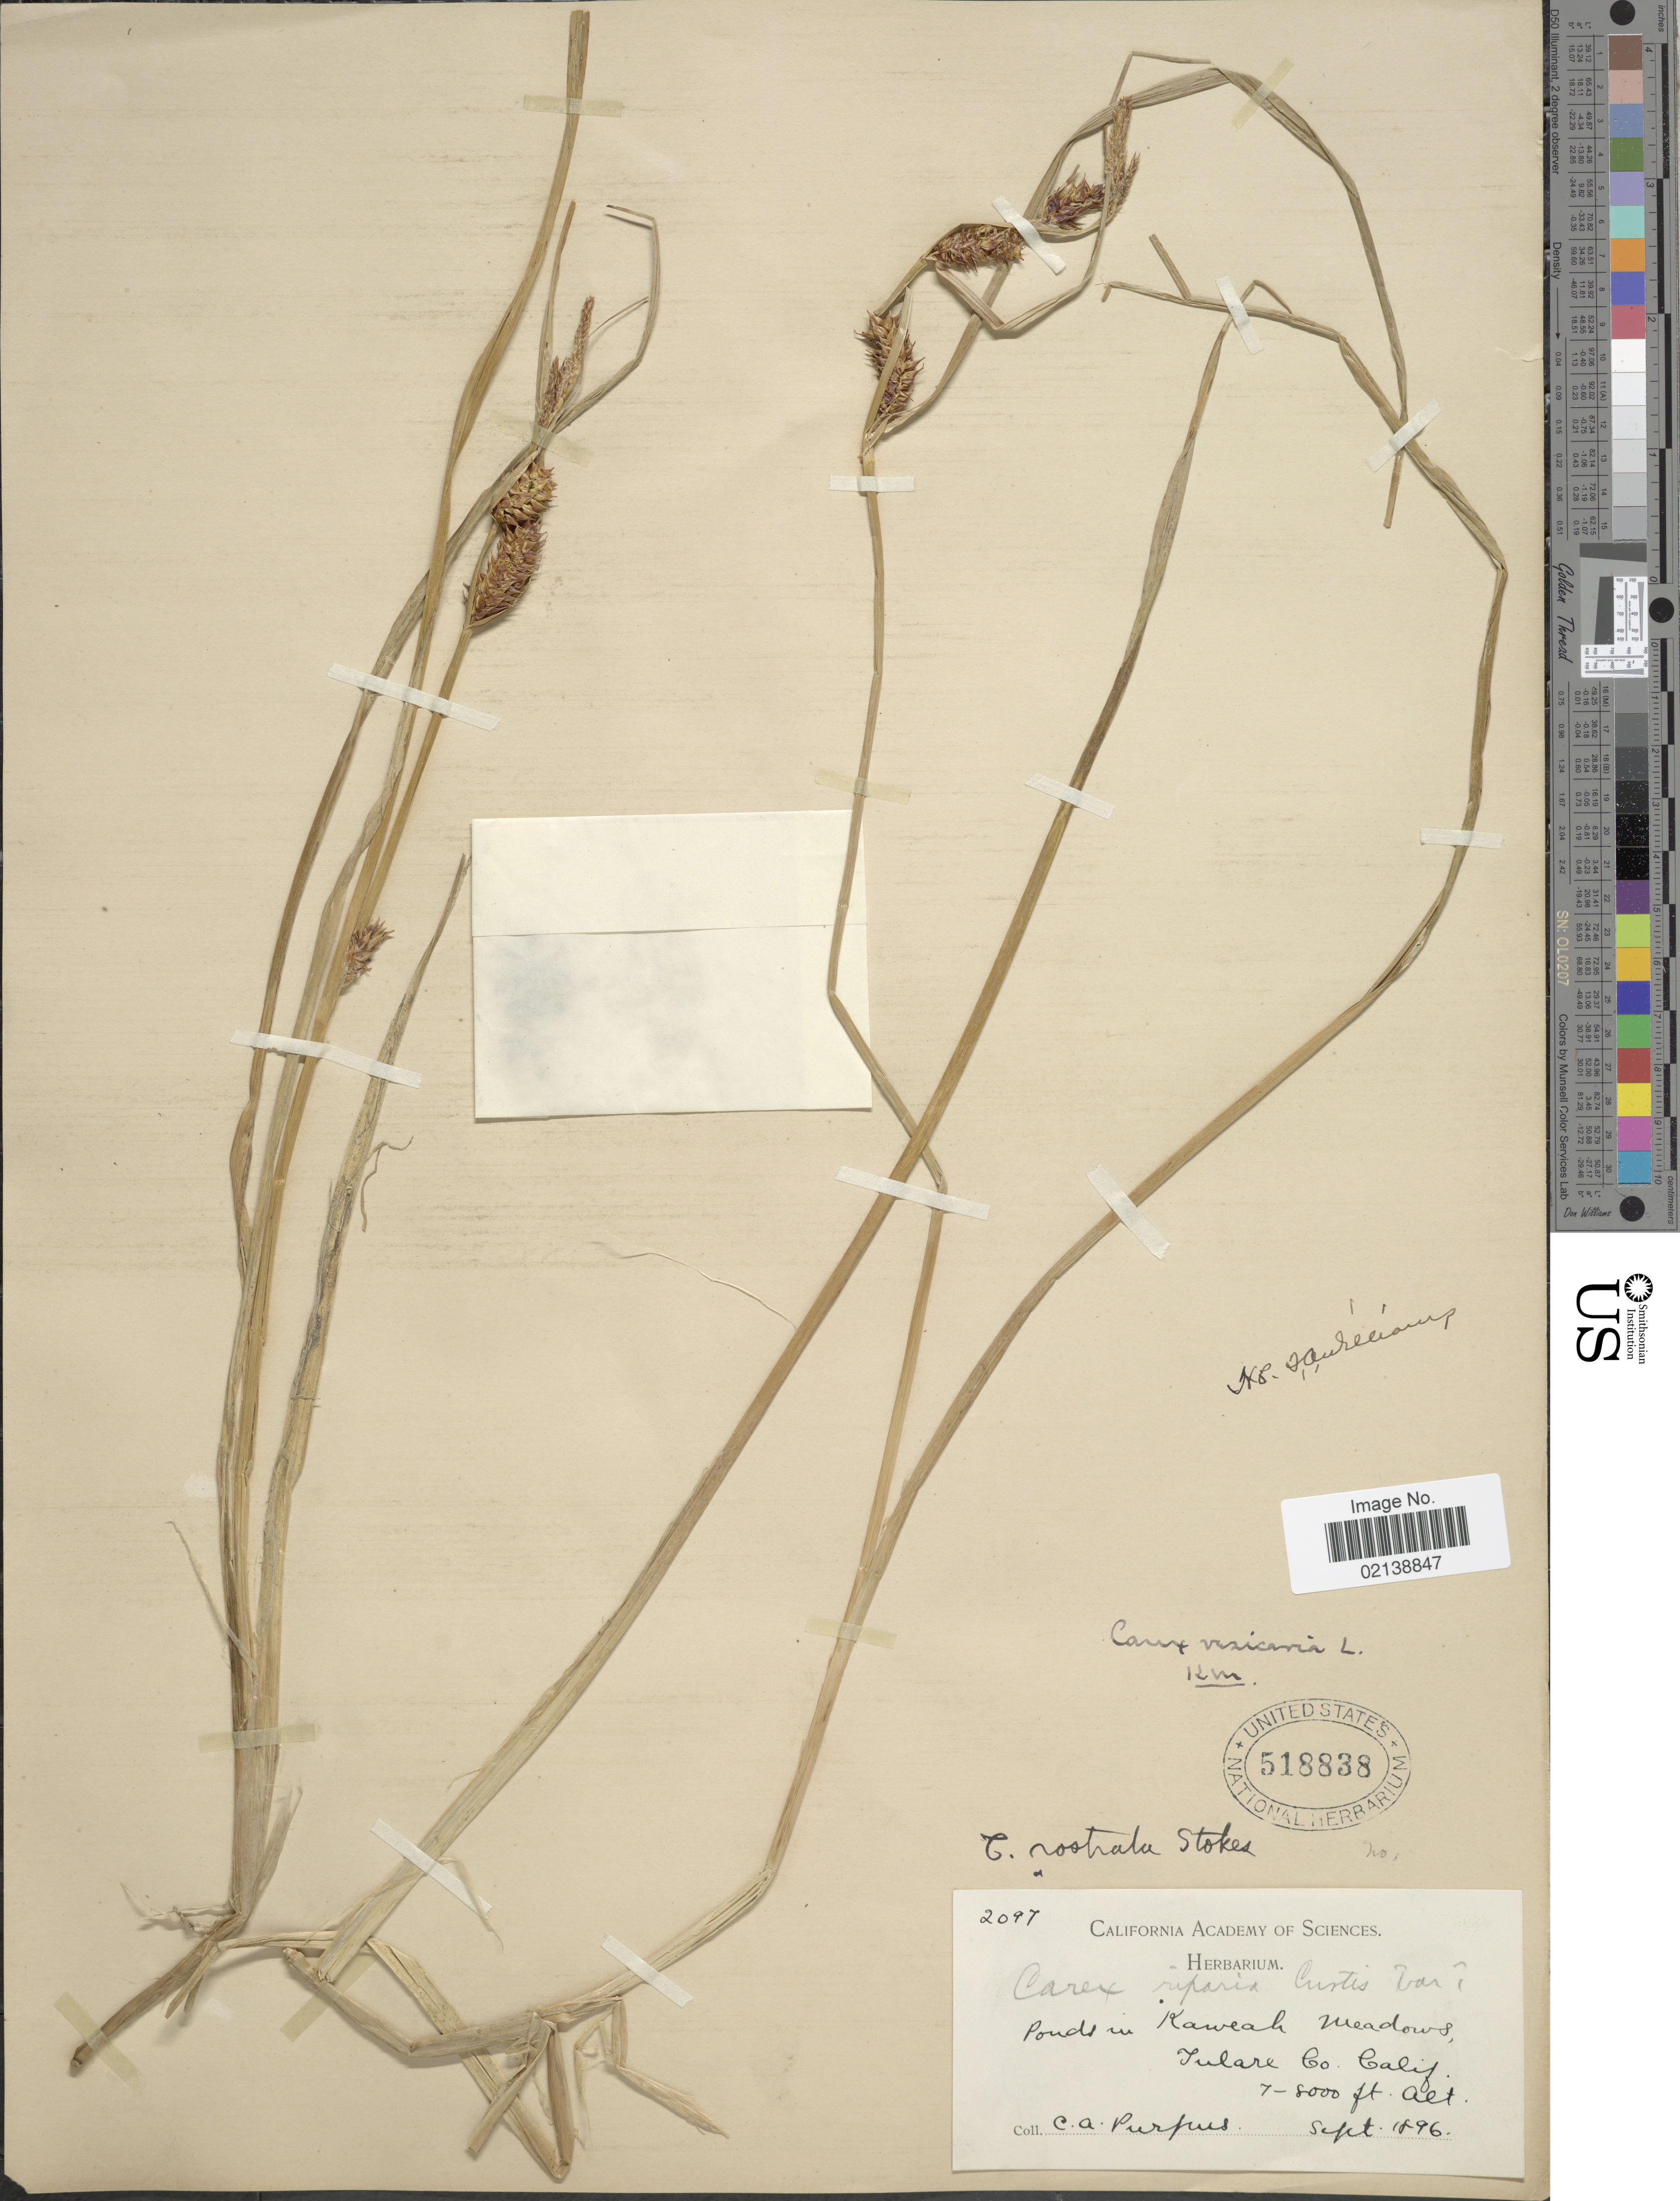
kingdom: Plantae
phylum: Tracheophyta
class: Liliopsida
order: Poales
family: Cyperaceae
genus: Carex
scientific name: Carex vesicaria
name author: L.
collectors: C. A. Purpus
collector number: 2097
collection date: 1896-09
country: United States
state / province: California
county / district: Tulare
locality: Ponds in Kaweah meadows, Tulare Co., Calif.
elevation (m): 2134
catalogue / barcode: US 518838